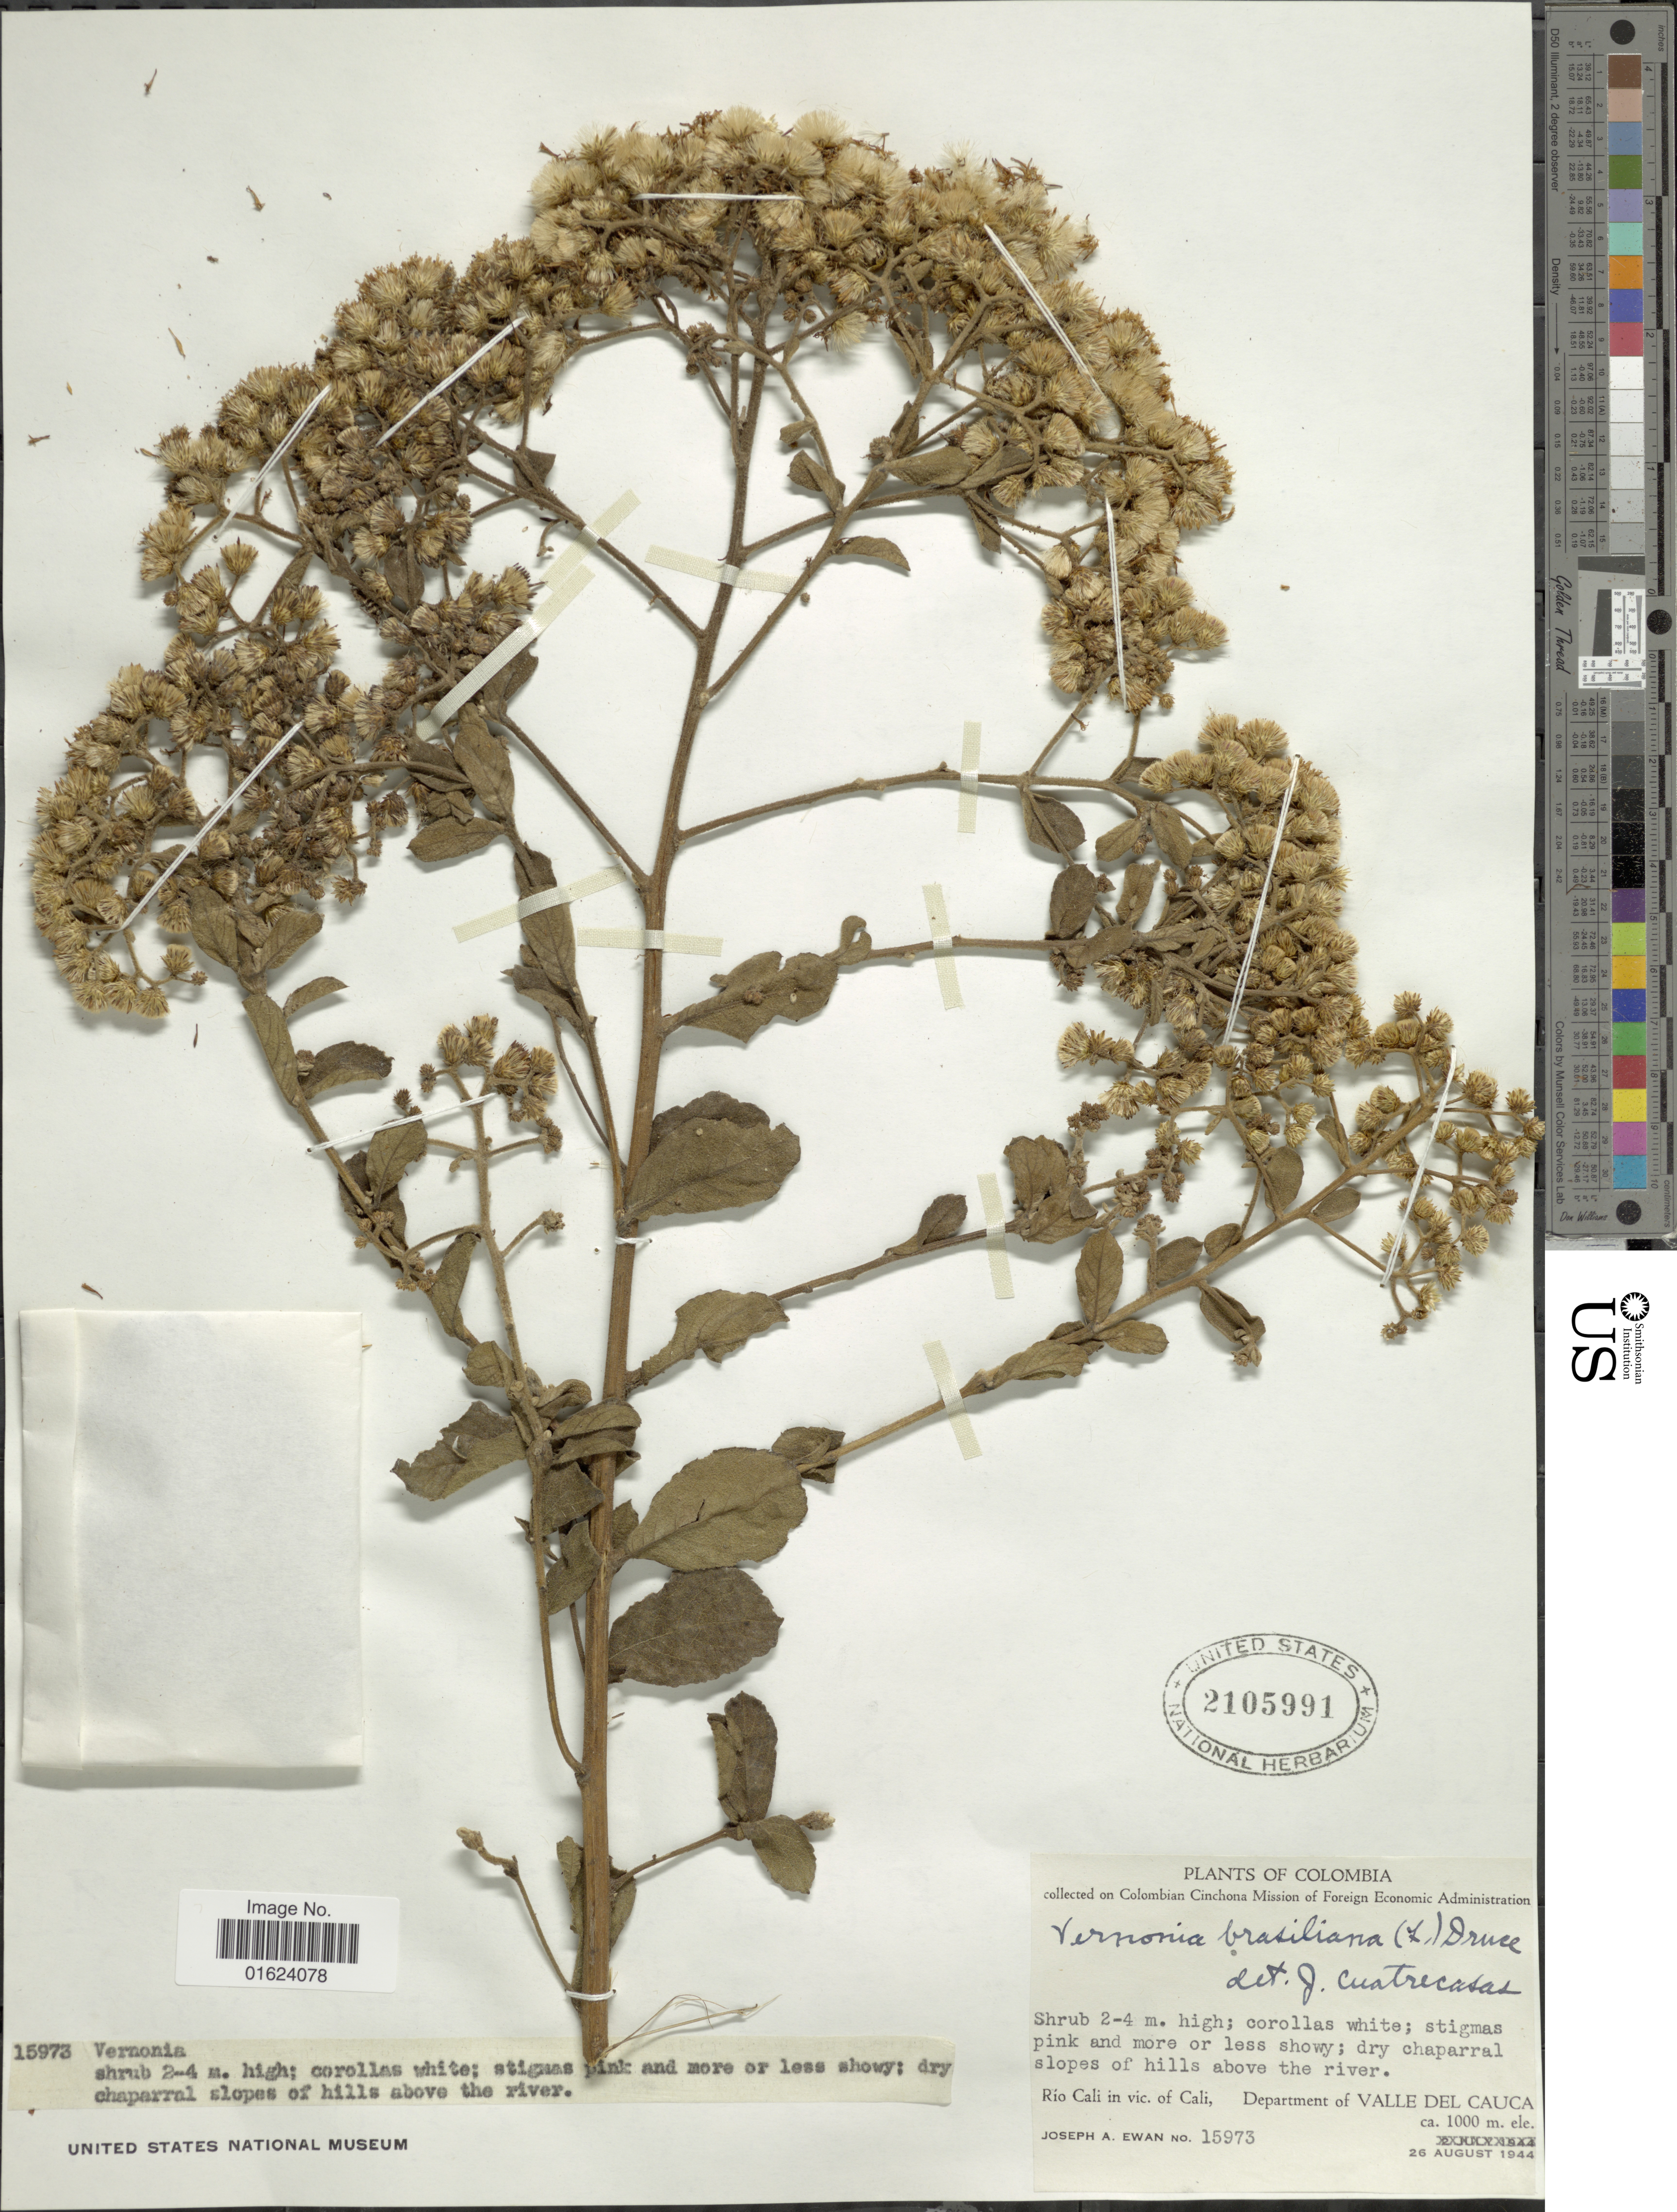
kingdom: Plantae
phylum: Tracheophyta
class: Magnoliopsida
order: Asterales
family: Asteraceae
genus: Vernonia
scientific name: Vernonia brasiliana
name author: (L.) Druce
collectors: J. A. Ewan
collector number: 15973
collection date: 1944-08-26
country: Colombia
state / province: Valle del Cauca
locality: Rio Cali in vic, of Cali. Department of Valle del Cauca.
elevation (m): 1000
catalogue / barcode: US 2105991